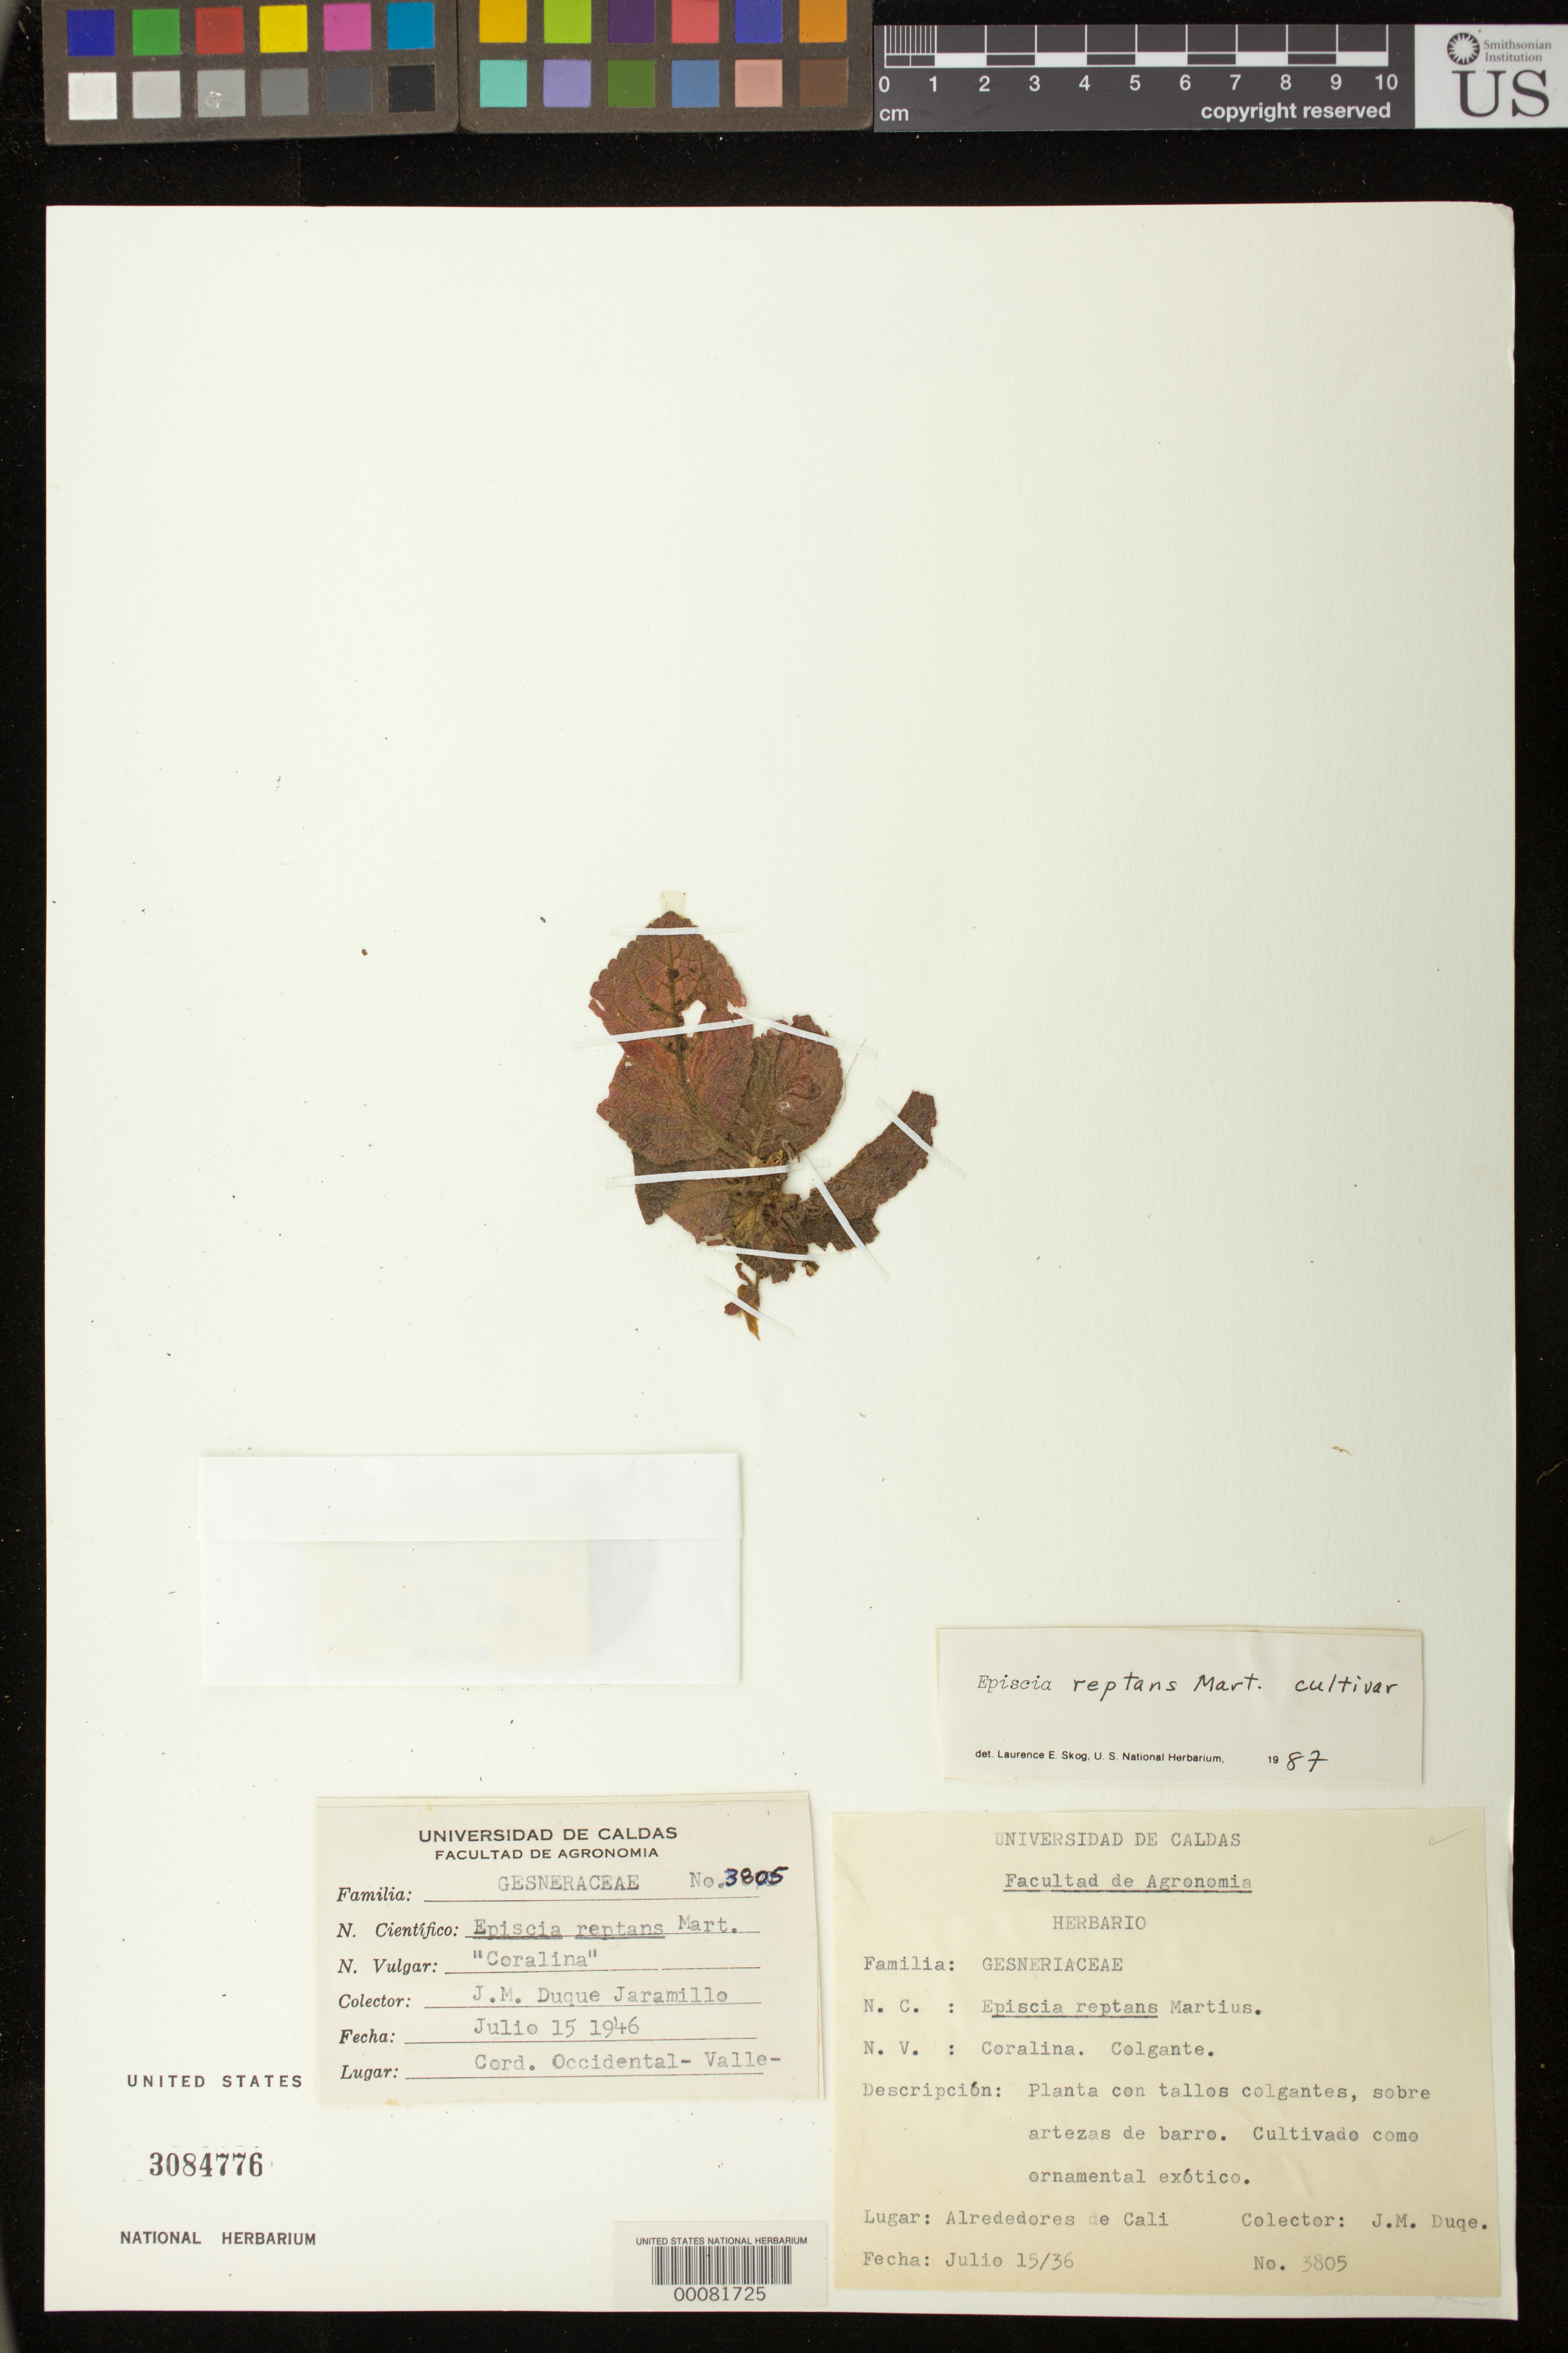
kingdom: Plantae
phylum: Tracheophyta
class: Magnoliopsida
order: Lamiales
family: Gesneriaceae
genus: Episcia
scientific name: Episcia reptans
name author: Mart.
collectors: J. M. Duque Jaramillo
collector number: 3805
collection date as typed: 15 Jul 1936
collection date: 1936-07-15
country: Colombia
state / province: Valle del Cauca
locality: Cordillera Occidental, vicinity of Cali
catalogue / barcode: US 3084776